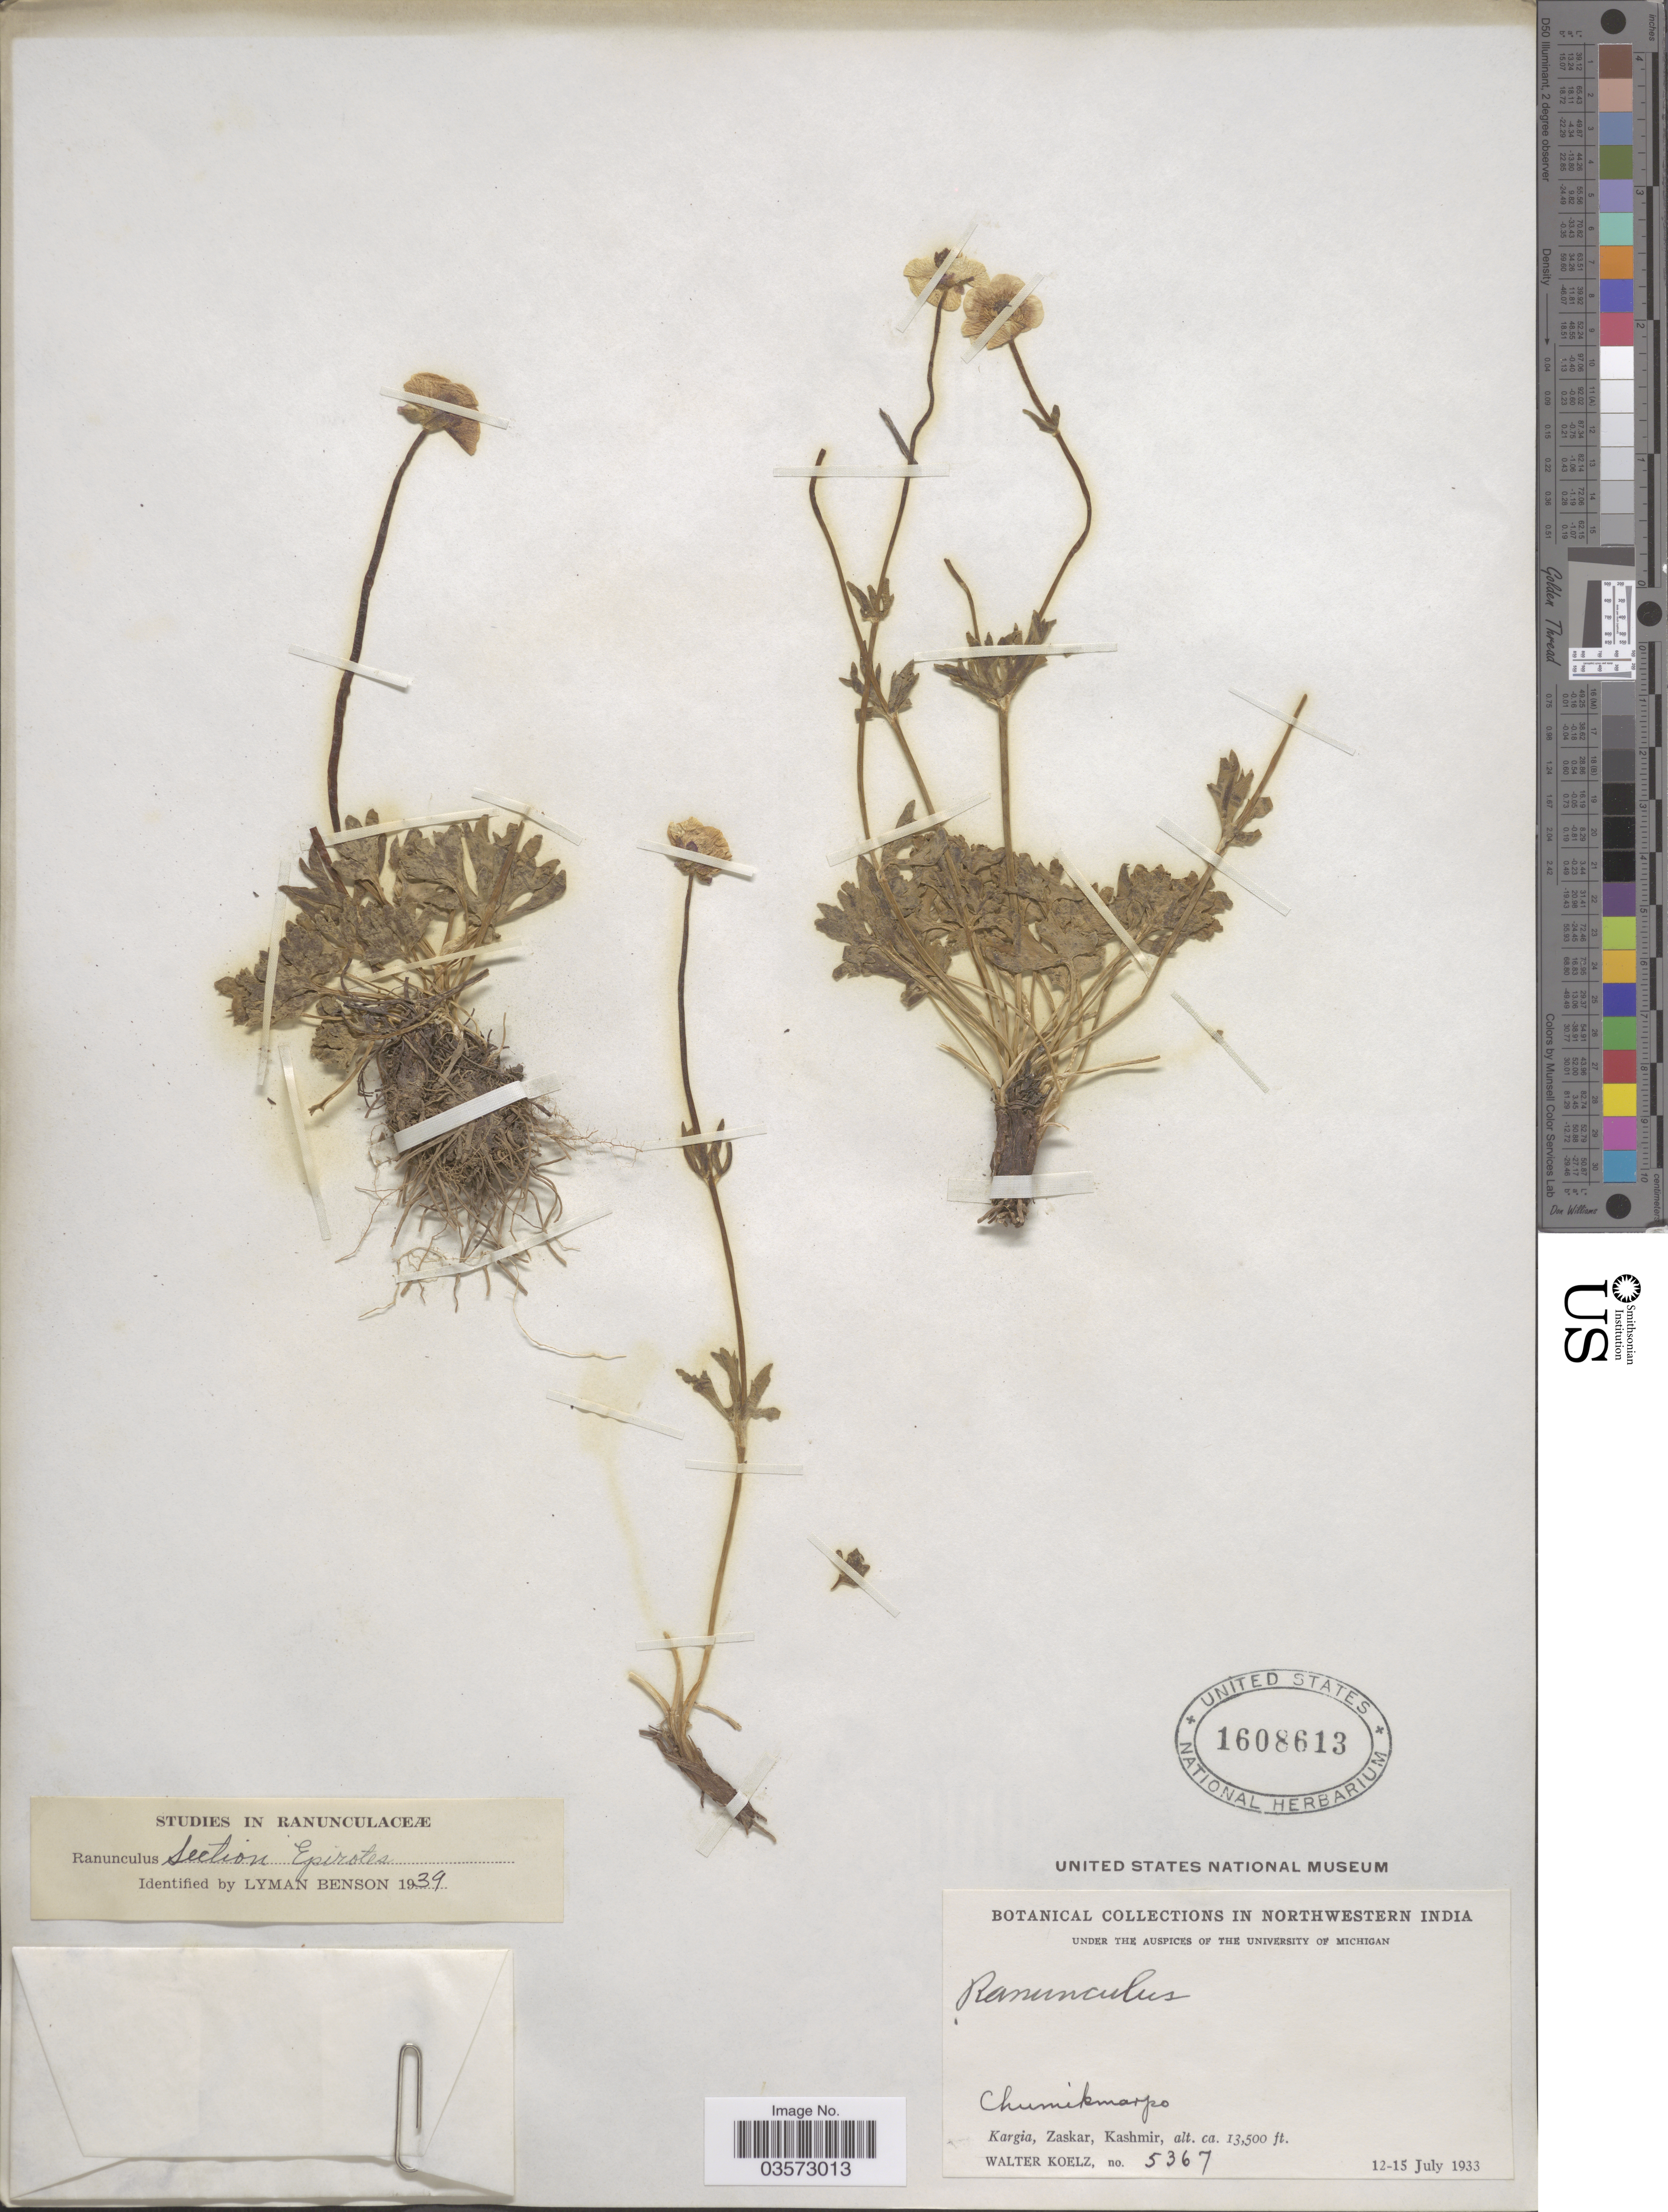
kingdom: Plantae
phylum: Tracheophyta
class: Magnoliopsida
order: Ranunculales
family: Ranunculaceae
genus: Ranunculus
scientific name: Ranunculus sp.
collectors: W. N. Koelz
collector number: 5367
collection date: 1933-07-12/1933-07-15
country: India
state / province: Jammu and Kashmir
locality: Northwestern India. Chumikmarpo. Kargia, Zaskar, Kashmir.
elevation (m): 4115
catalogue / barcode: US 1608613